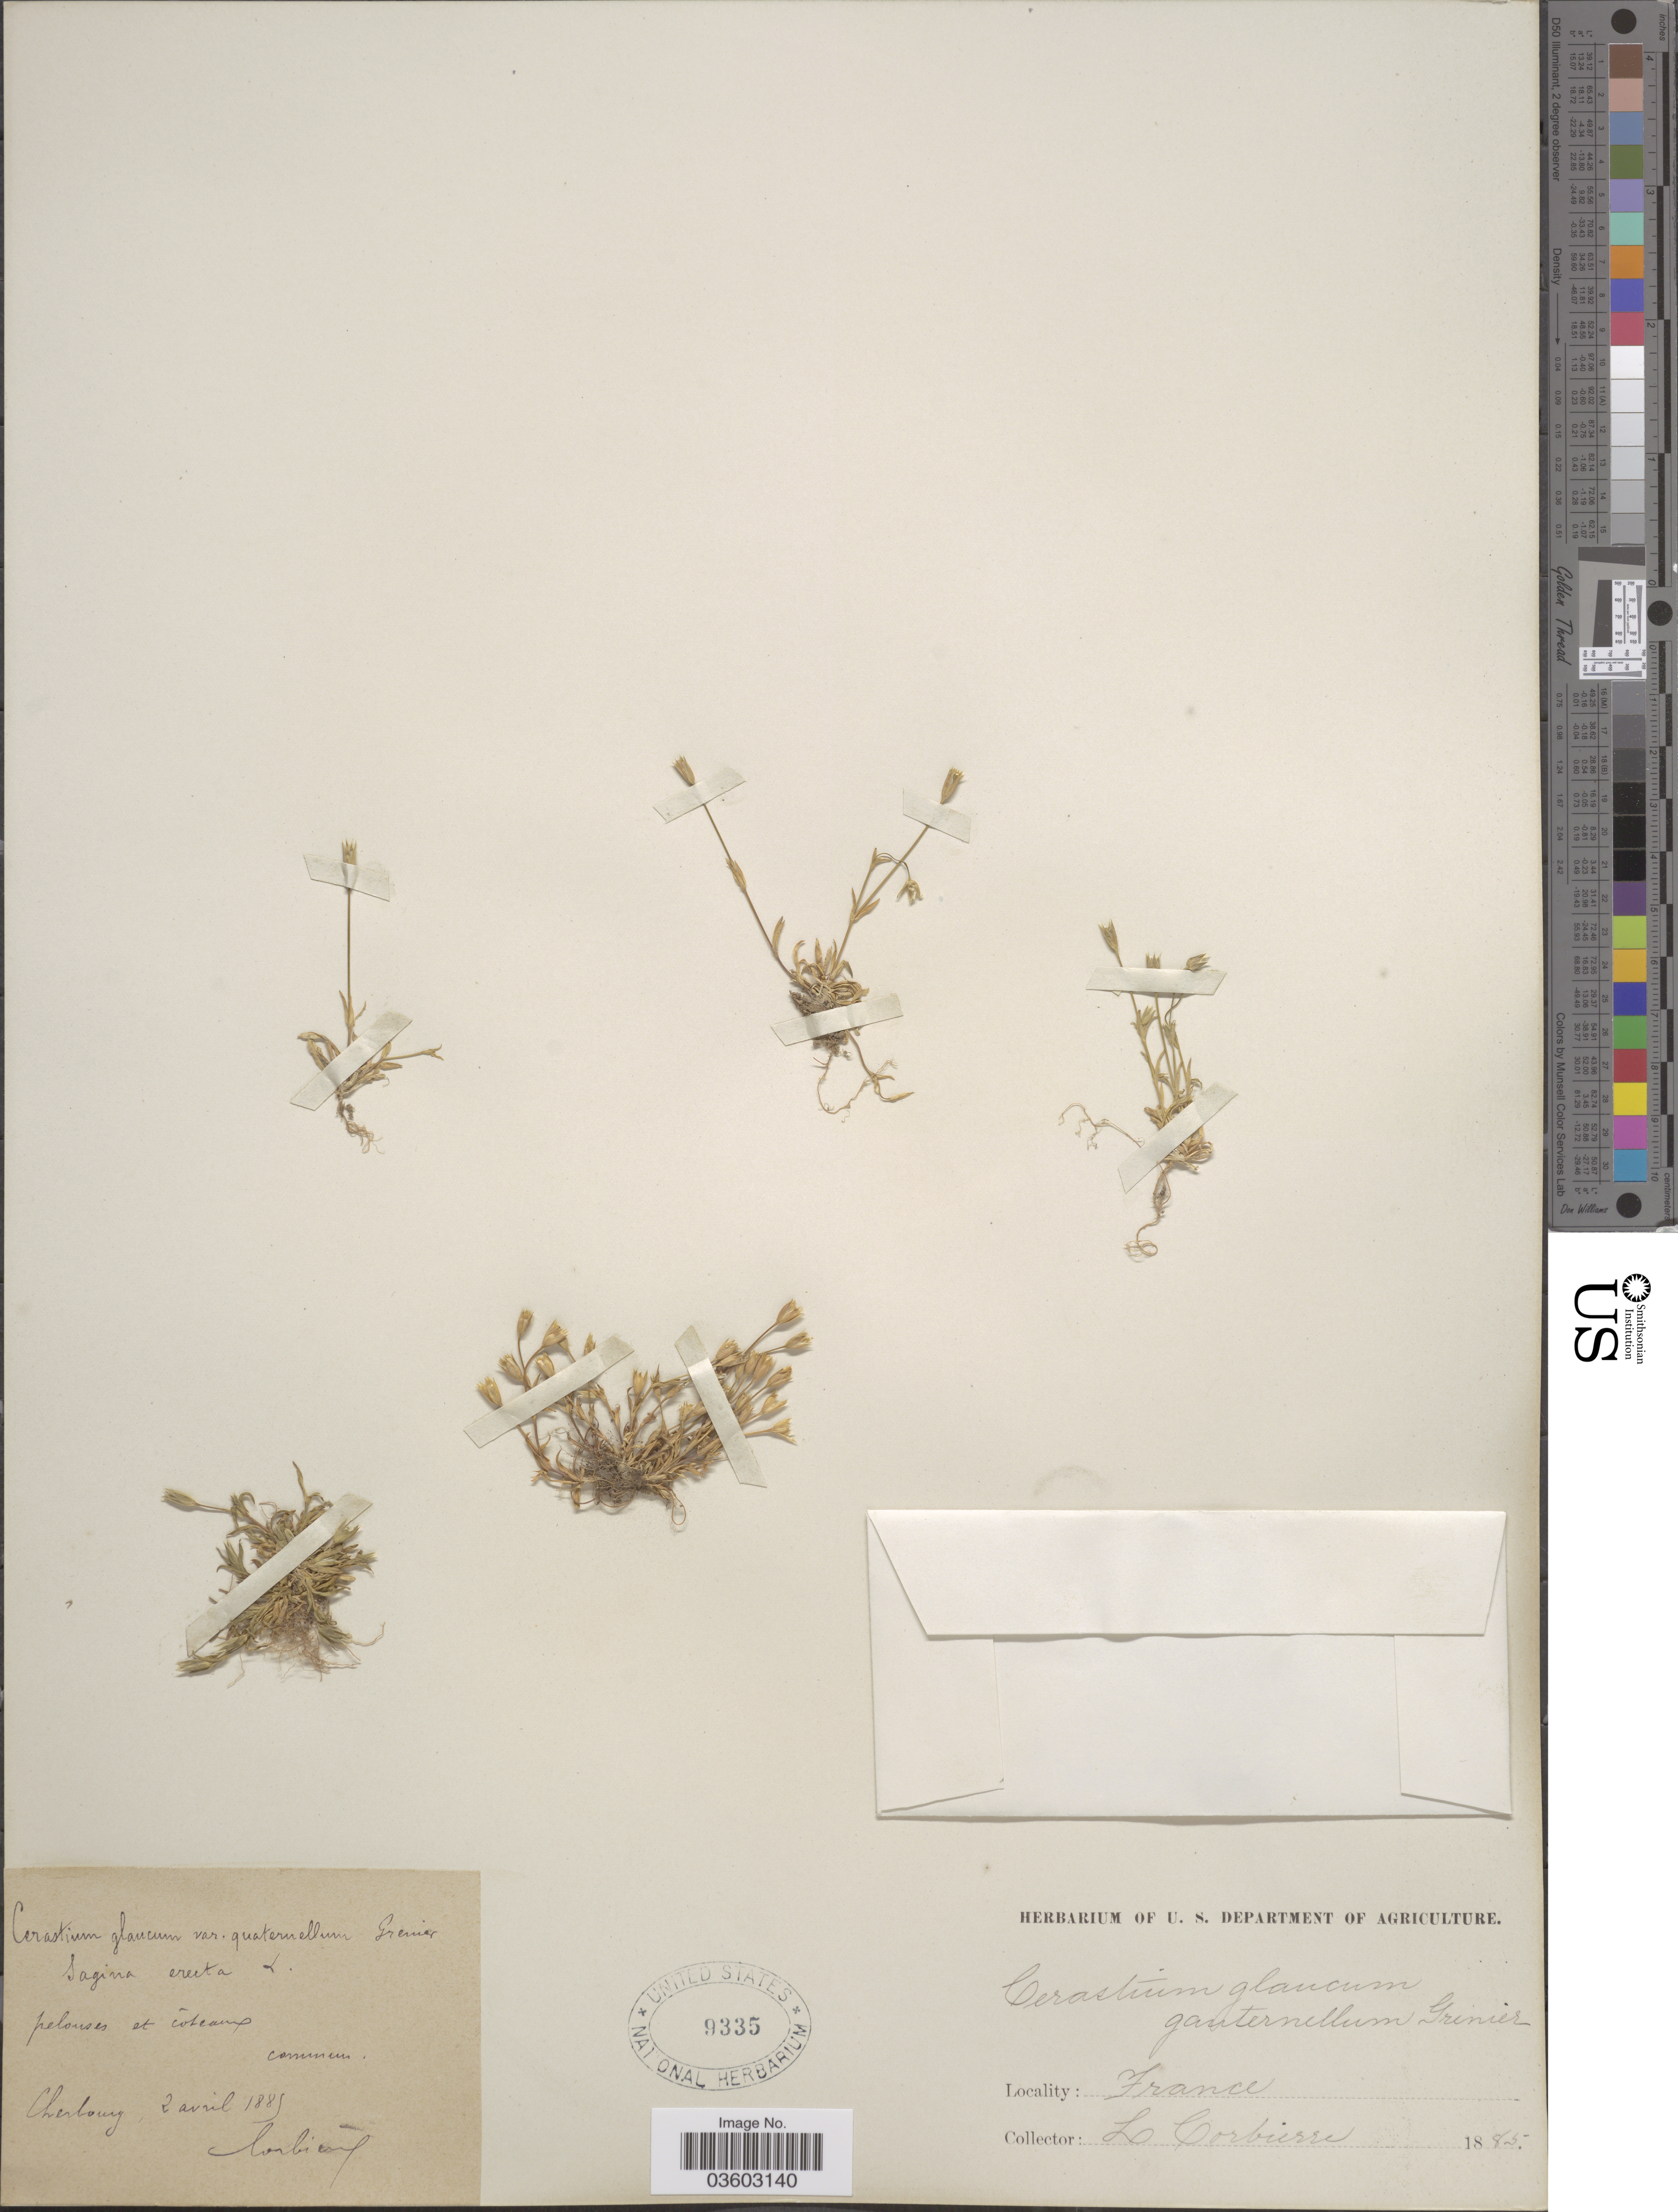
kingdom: Plantae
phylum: Tracheophyta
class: Magnoliopsida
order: Caryophyllales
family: Caryophyllaceae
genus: Cerastium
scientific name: Cerastium glaucum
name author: Gren.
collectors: L. Corbière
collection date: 1885-04-02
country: France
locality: Cherbourg.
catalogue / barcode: US 9335